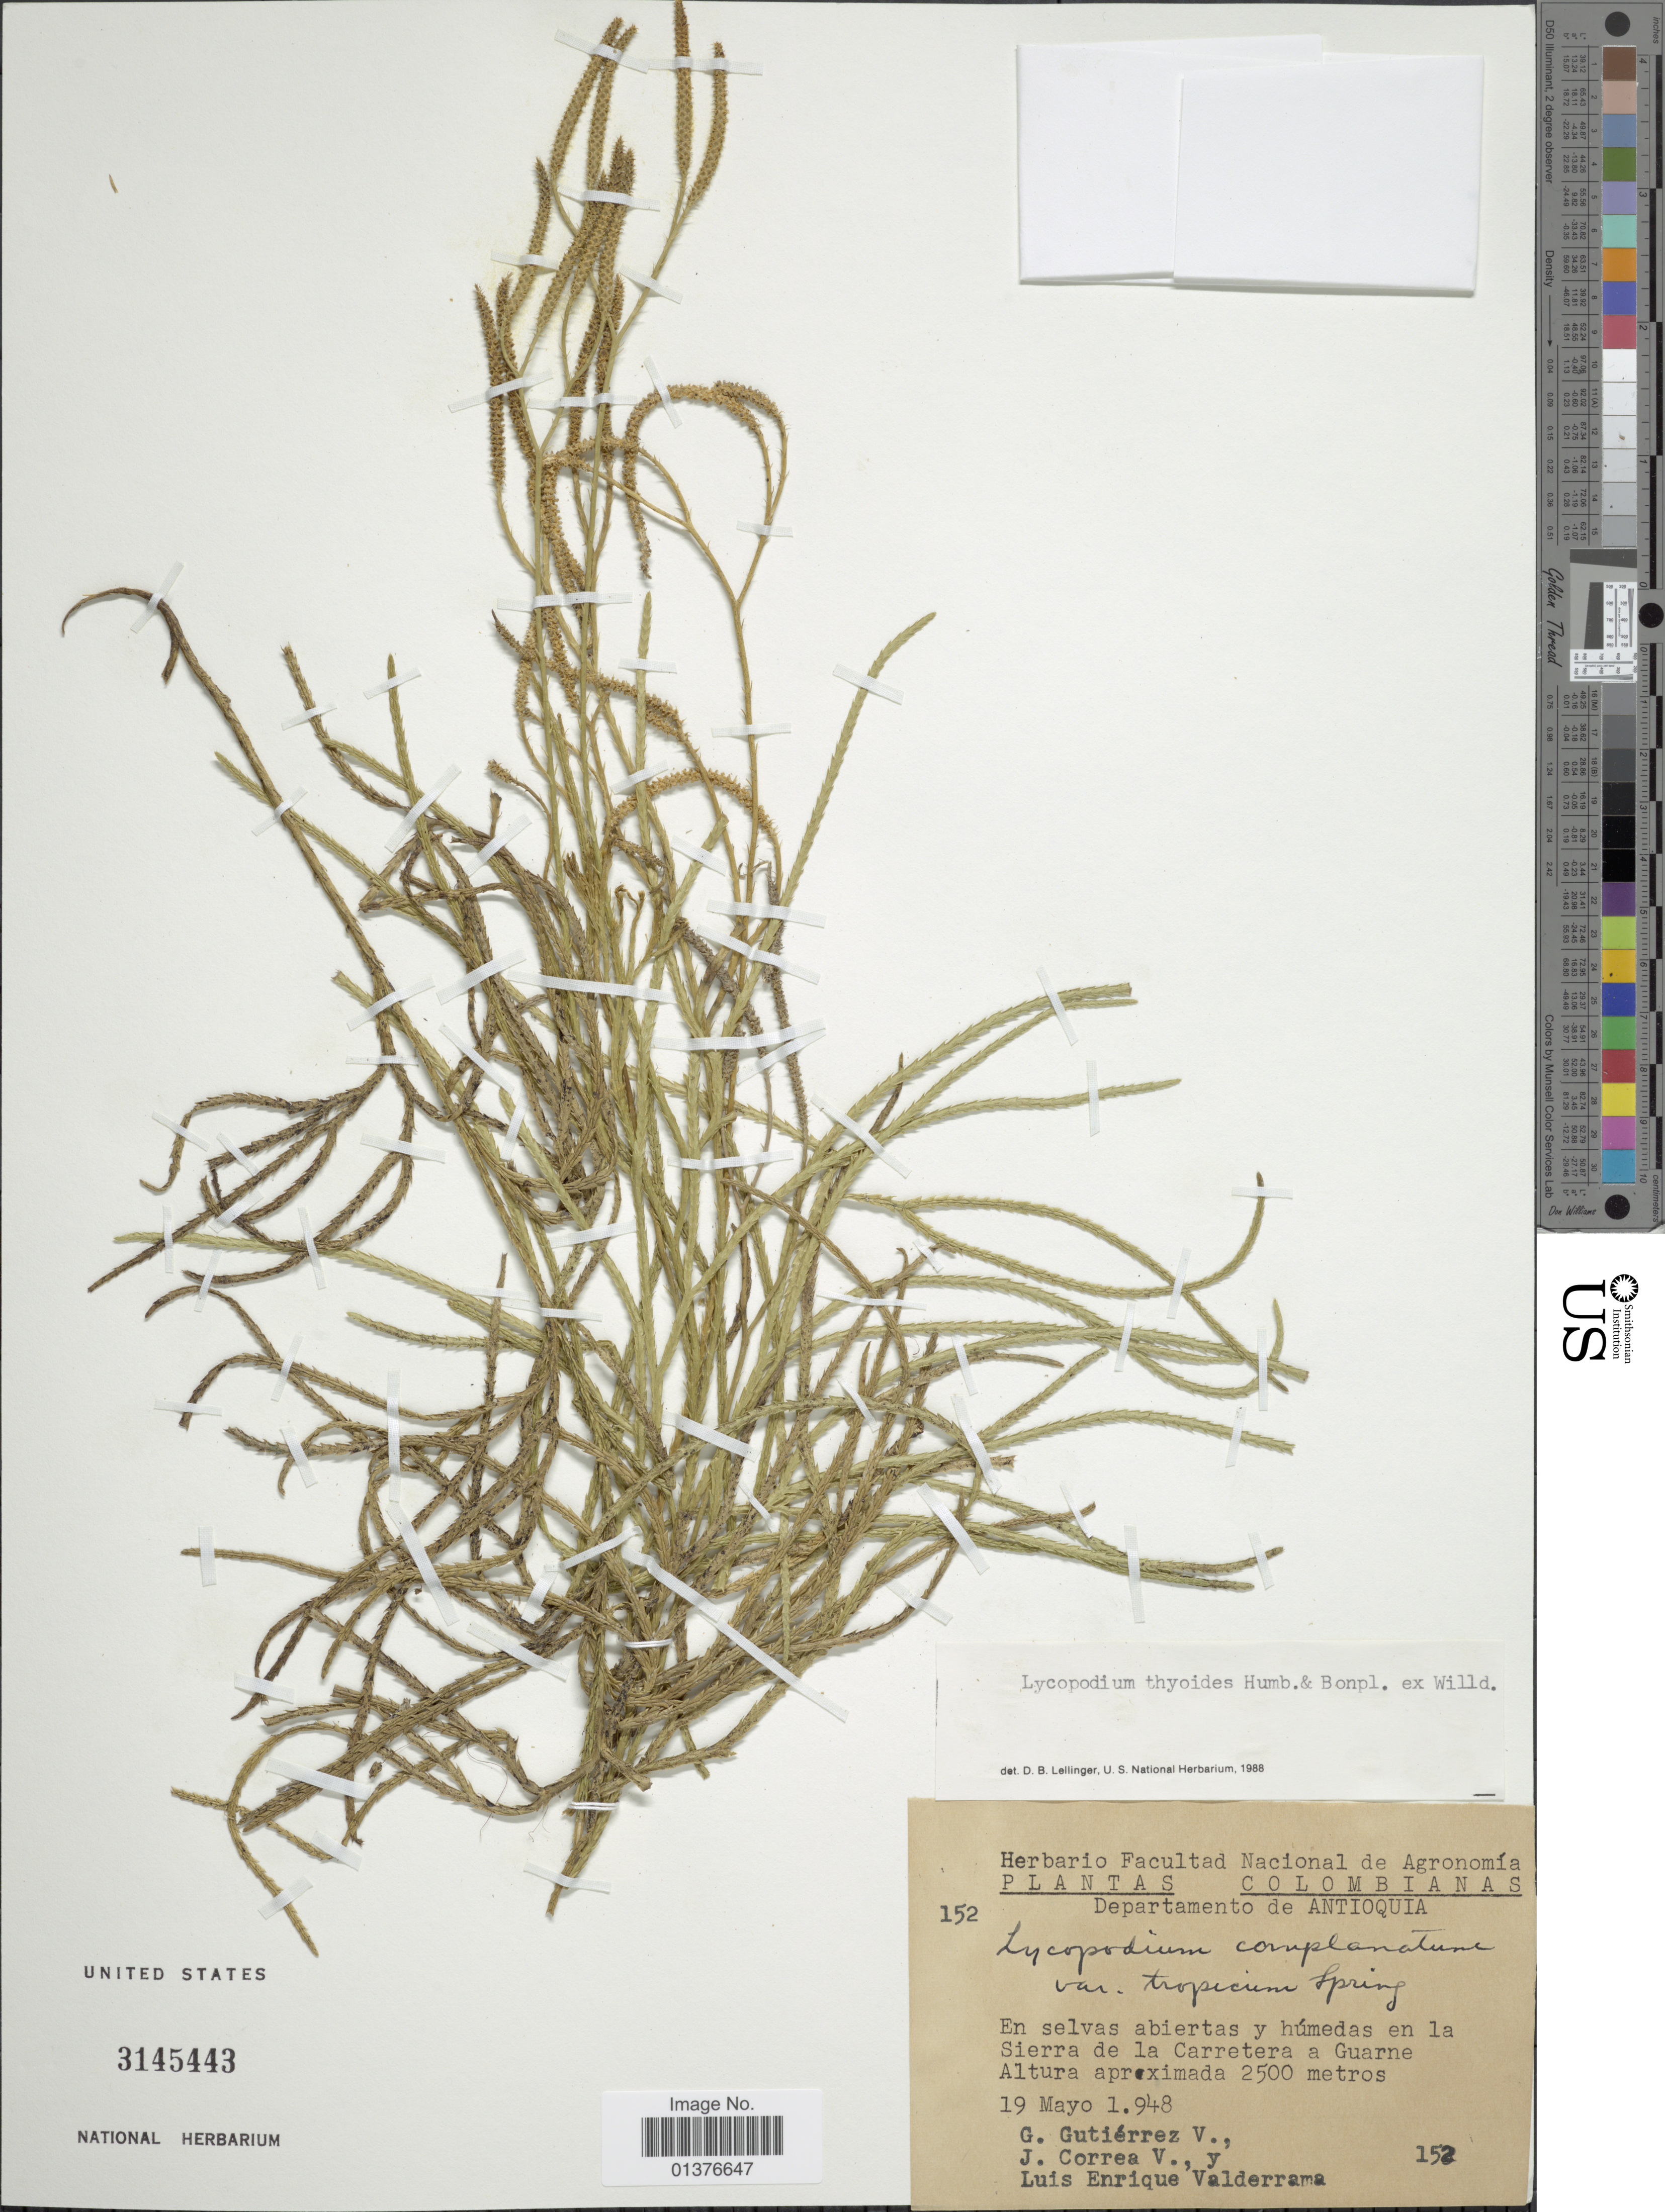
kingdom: Plantae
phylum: Tracheophyta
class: Lycopodiopsida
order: Lycopodiales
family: Lycopodiaceae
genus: Diphasiastrum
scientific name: Diphasiastrum thyoides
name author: (Humb. & Bonpl. ex Willd.) Holub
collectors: G. Gutiérrez V., J. Correa V. & L. E. Valderrama V.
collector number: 152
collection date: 1948-05-19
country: Colombia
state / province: Antioquia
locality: En selvas abiertas y humedas en la Sierra de la Carretera a Guarne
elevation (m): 2500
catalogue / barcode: US 3145443